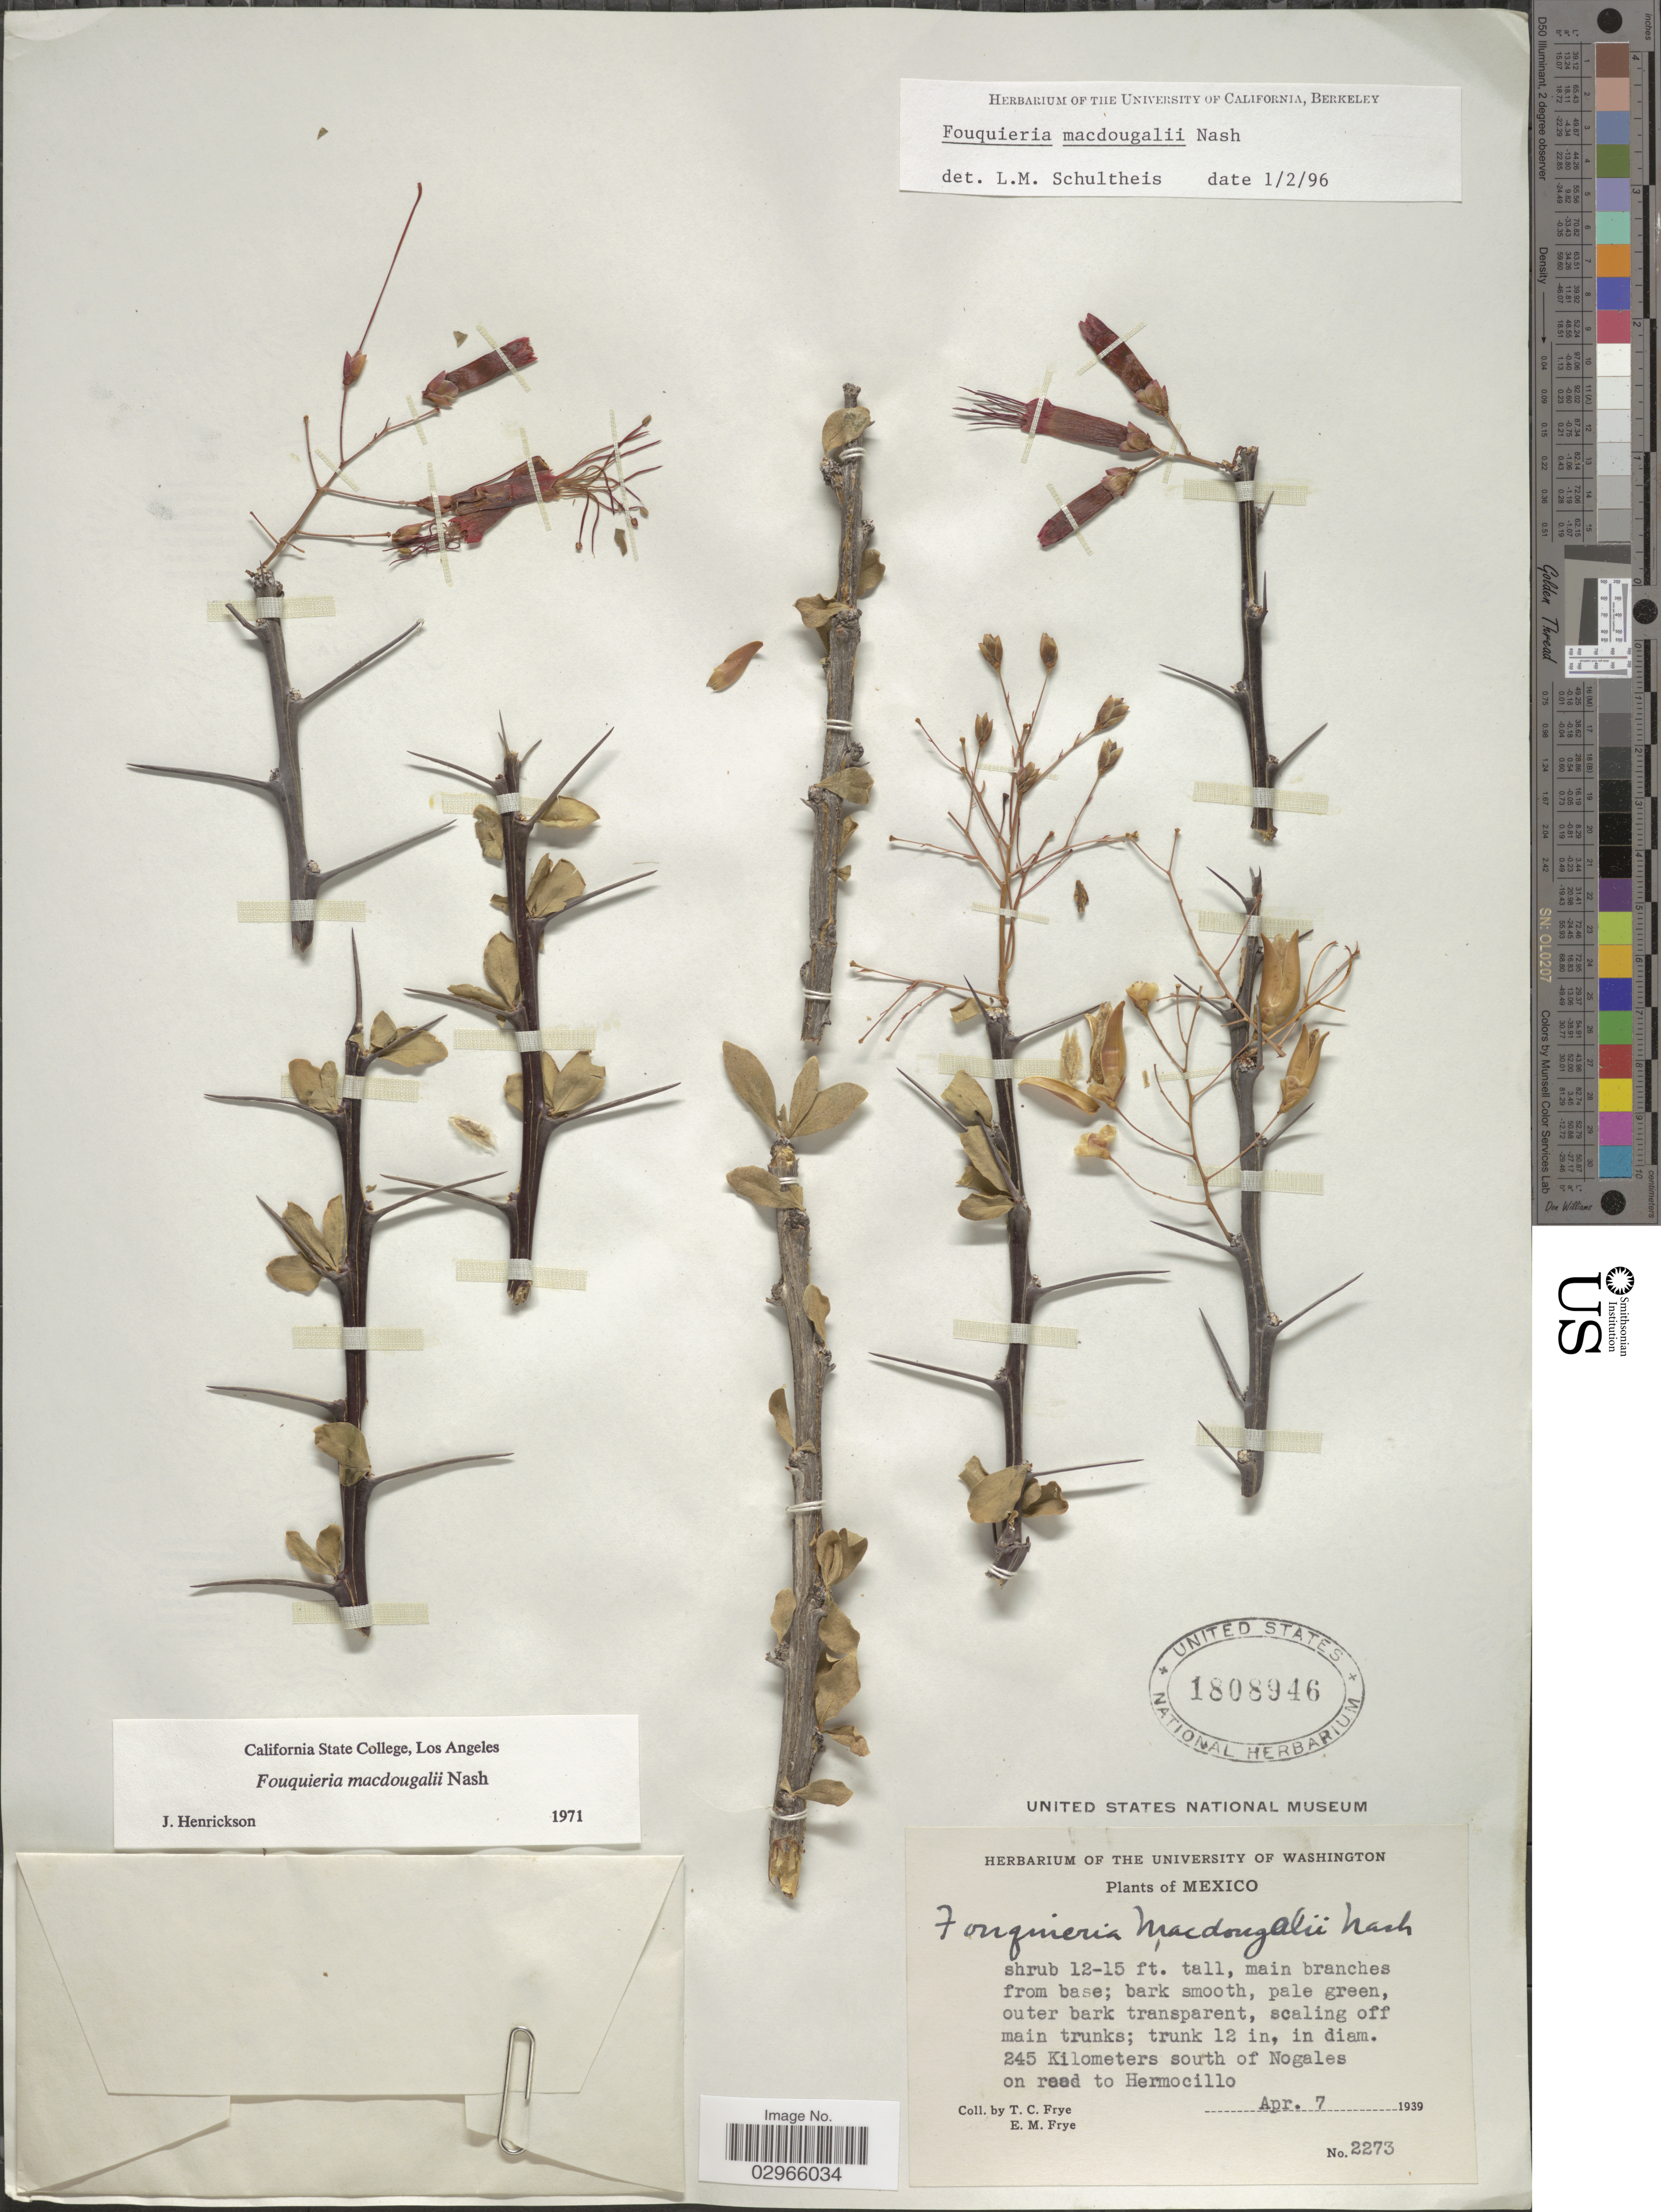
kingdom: Plantae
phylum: Tracheophyta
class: Magnoliopsida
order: Ericales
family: Fouquieriaceae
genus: Fouquieria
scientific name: Fouquieria macdougalii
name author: Nash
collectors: T. C. Frye & E. Frye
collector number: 2273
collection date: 1939-04-07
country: Mexico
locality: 245 Kilometers south of Nogales on road to Hermocillo.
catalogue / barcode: US 1808946